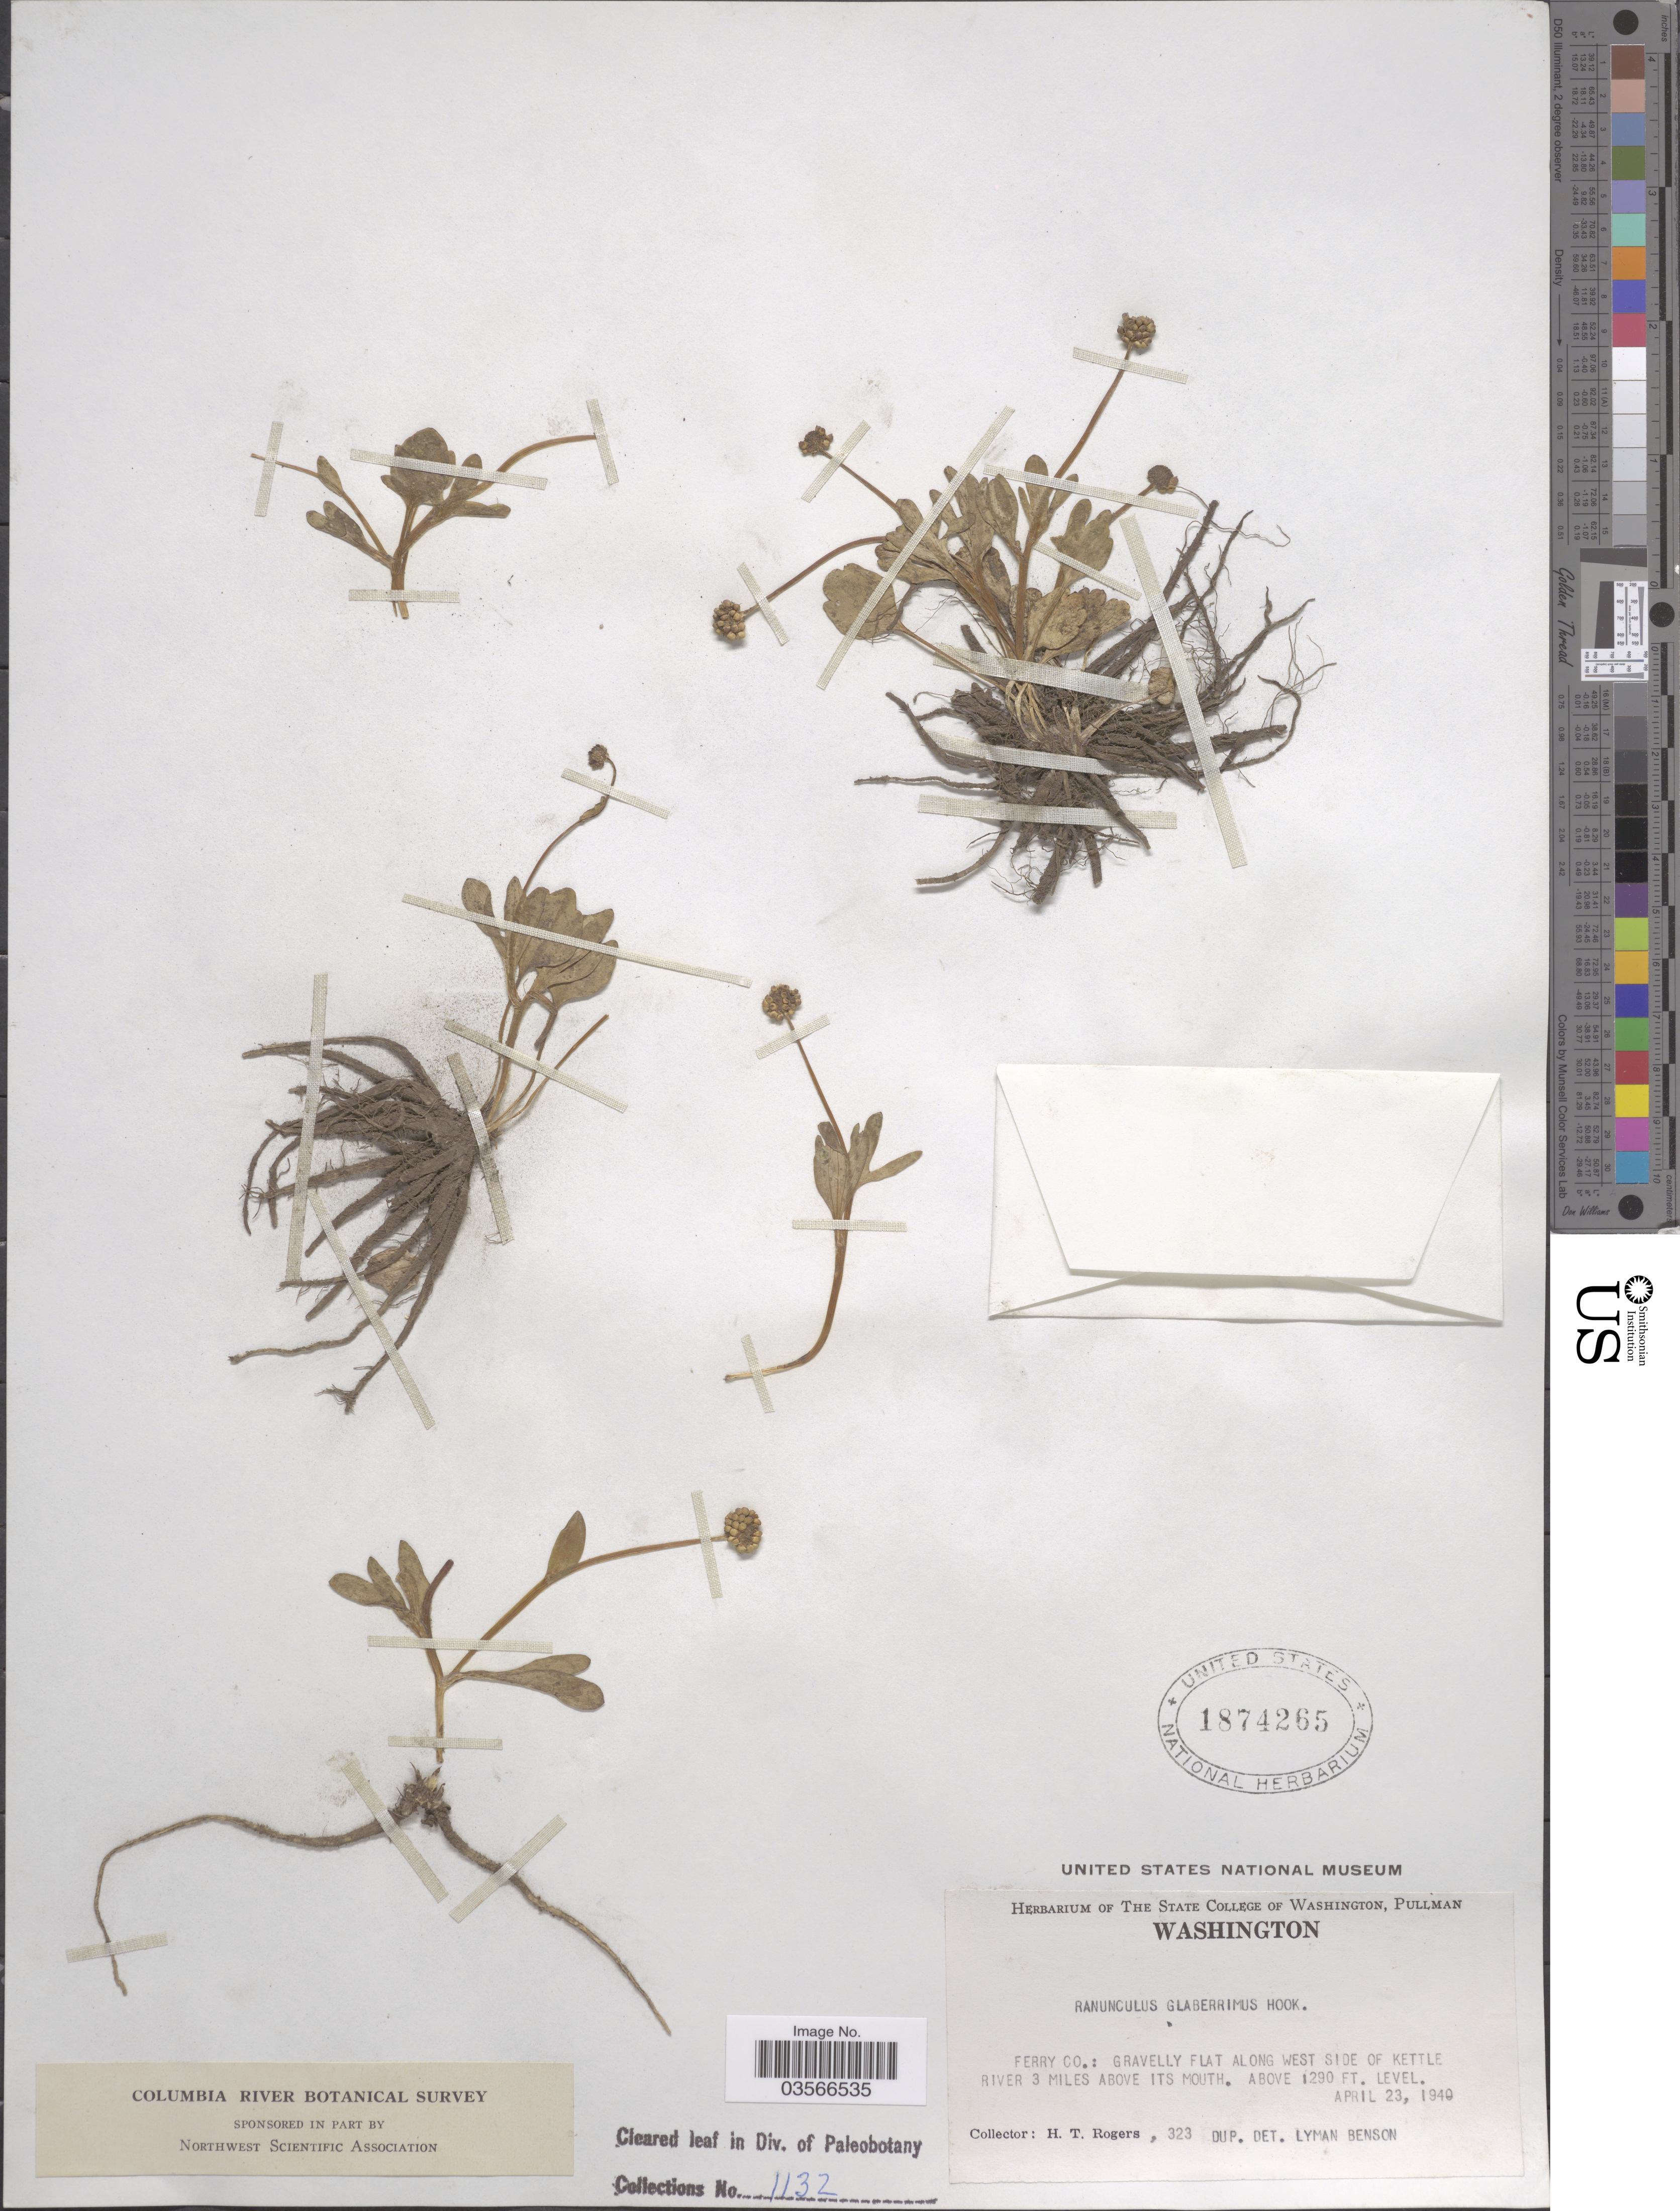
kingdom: Plantae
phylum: Tracheophyta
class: Magnoliopsida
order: Ranunculales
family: Ranunculaceae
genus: Ranunculus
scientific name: Ranunculus glaberrimus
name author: Hook.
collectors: H. Rogers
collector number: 323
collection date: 1940-04-23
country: United States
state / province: Washington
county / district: Ferry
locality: Ferry Co.: Gravelly flat along west side of Kettle River 3 miles above its mouth.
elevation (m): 393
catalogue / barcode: US 1874265